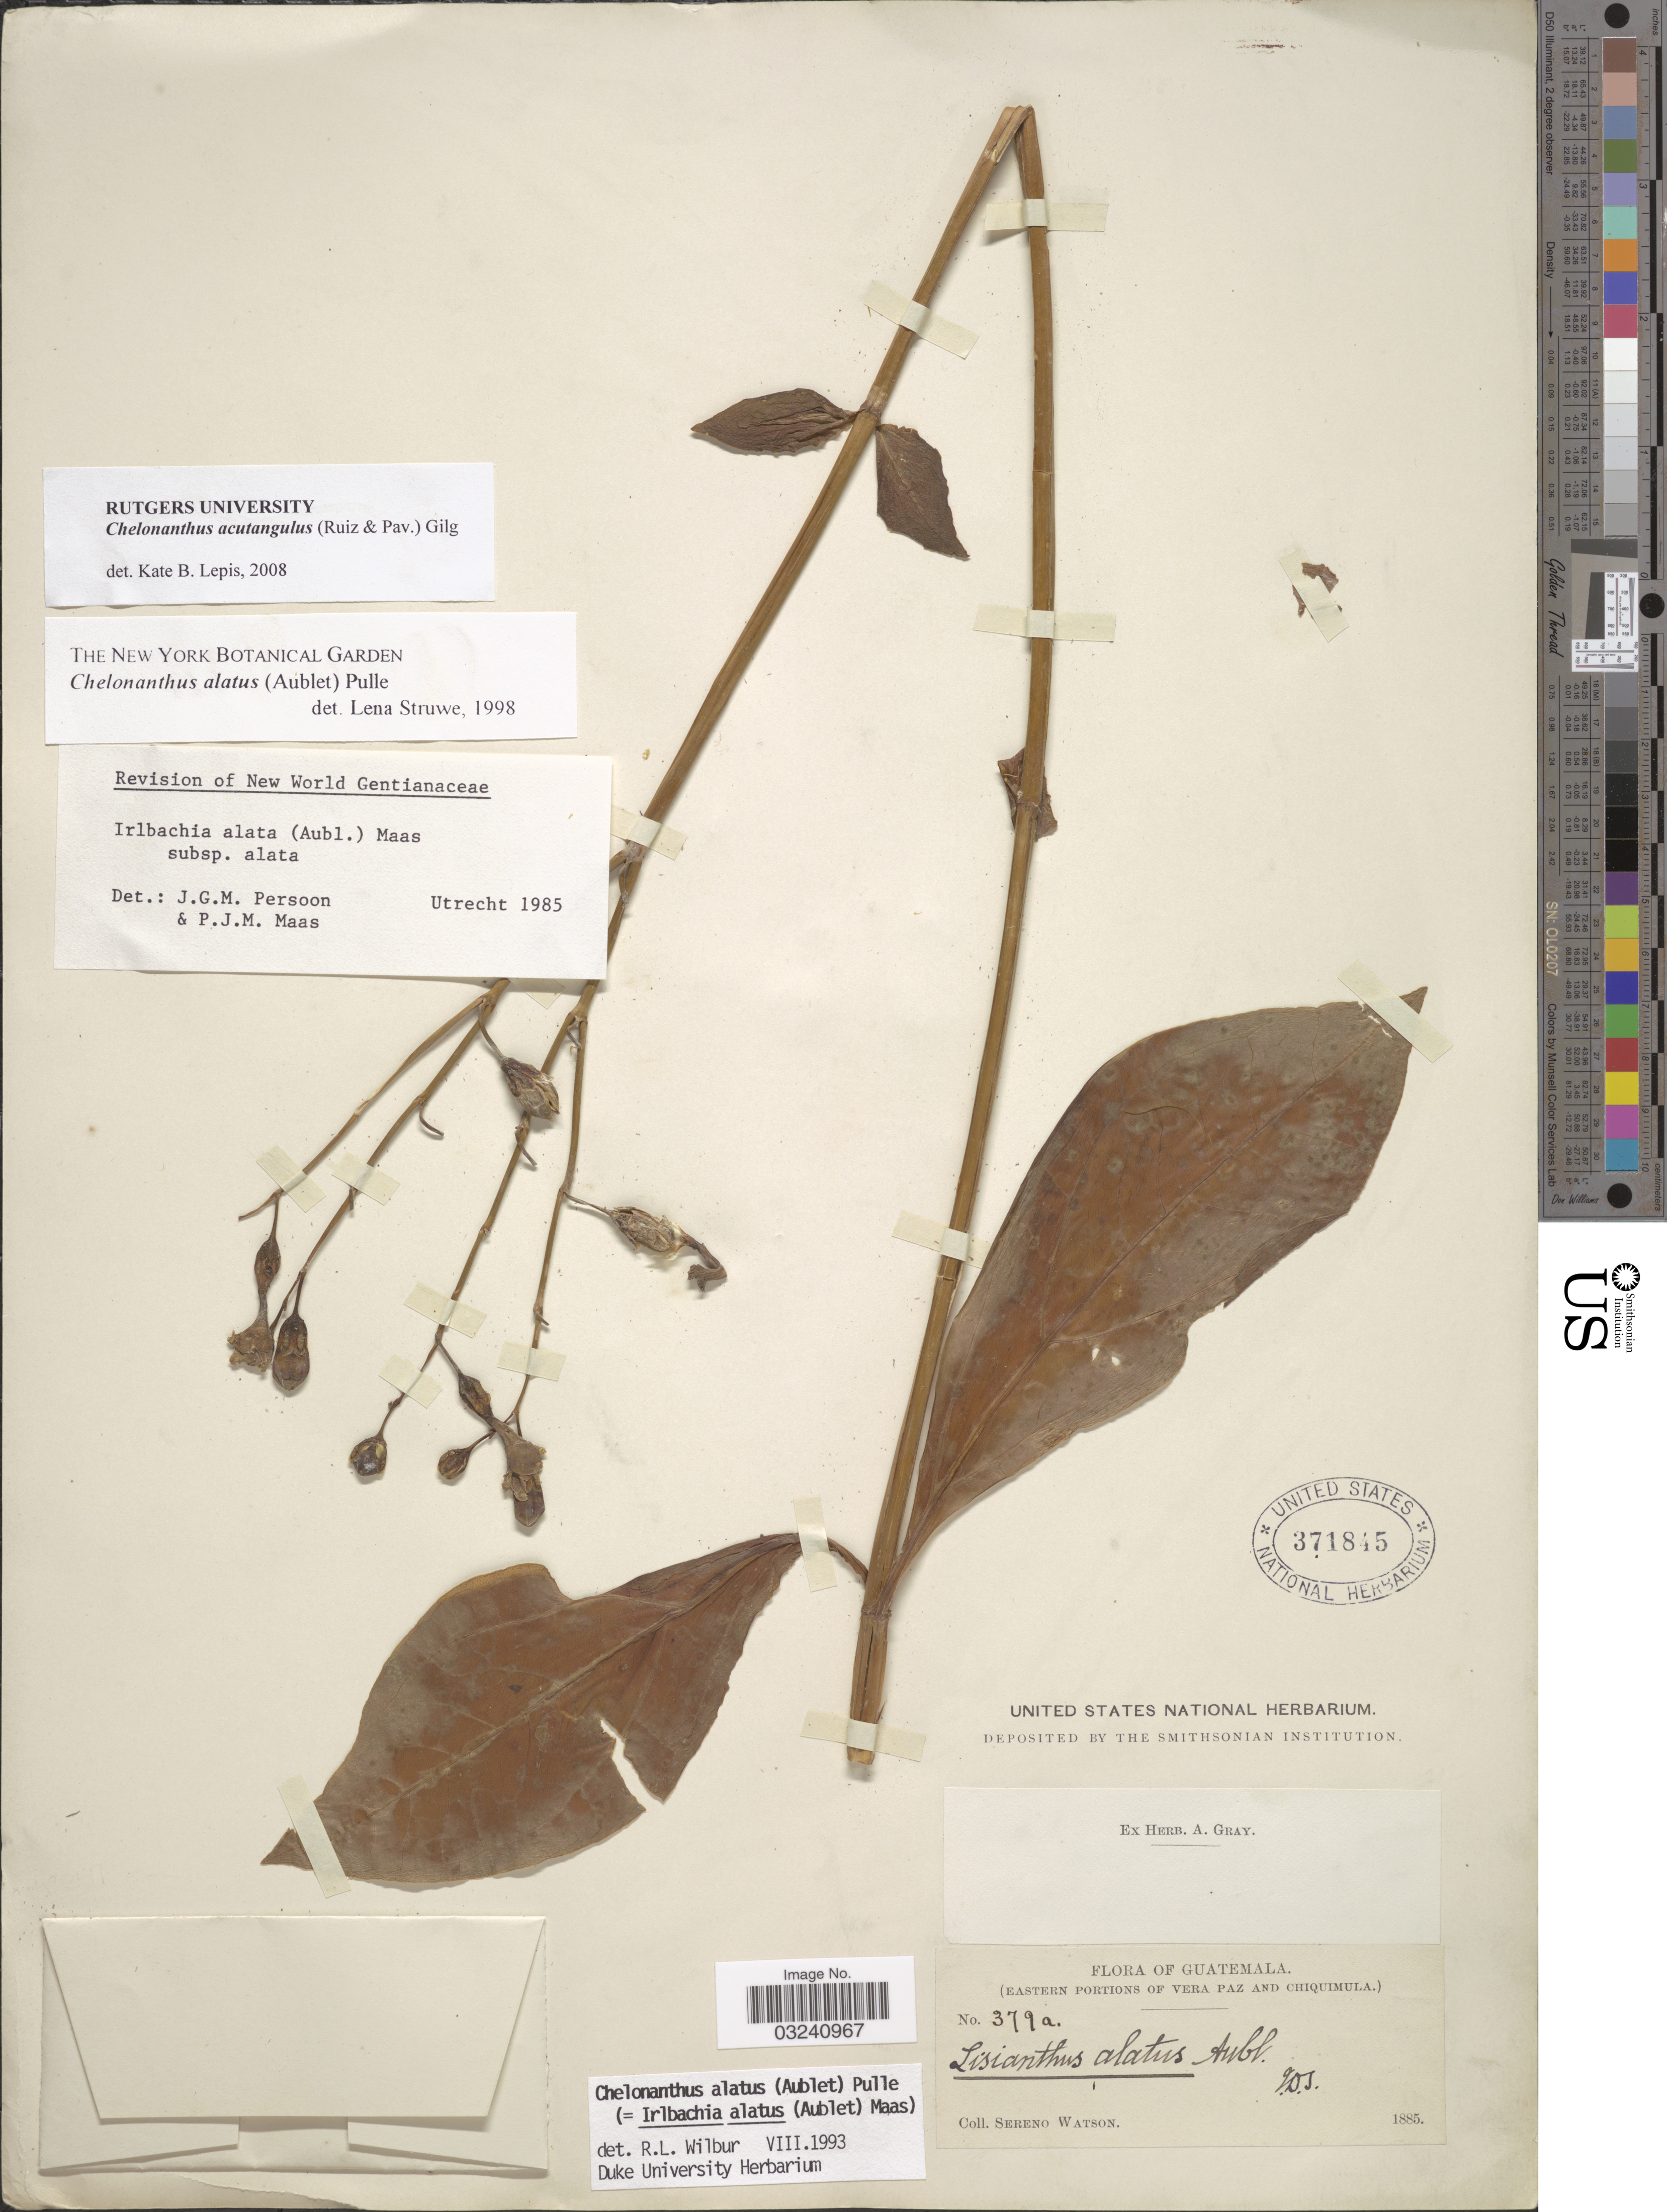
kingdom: Plantae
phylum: Tracheophyta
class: Magnoliopsida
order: Gentianales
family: Gentianaceae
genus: Chelonanthus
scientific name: Chelonanthus acutangulus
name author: (Ruiz & Pav.) Gilg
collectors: S. Watson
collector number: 379a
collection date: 1885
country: Guatemala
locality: Eastern portions of Vera Paz and Chiquimula.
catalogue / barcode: US 371845